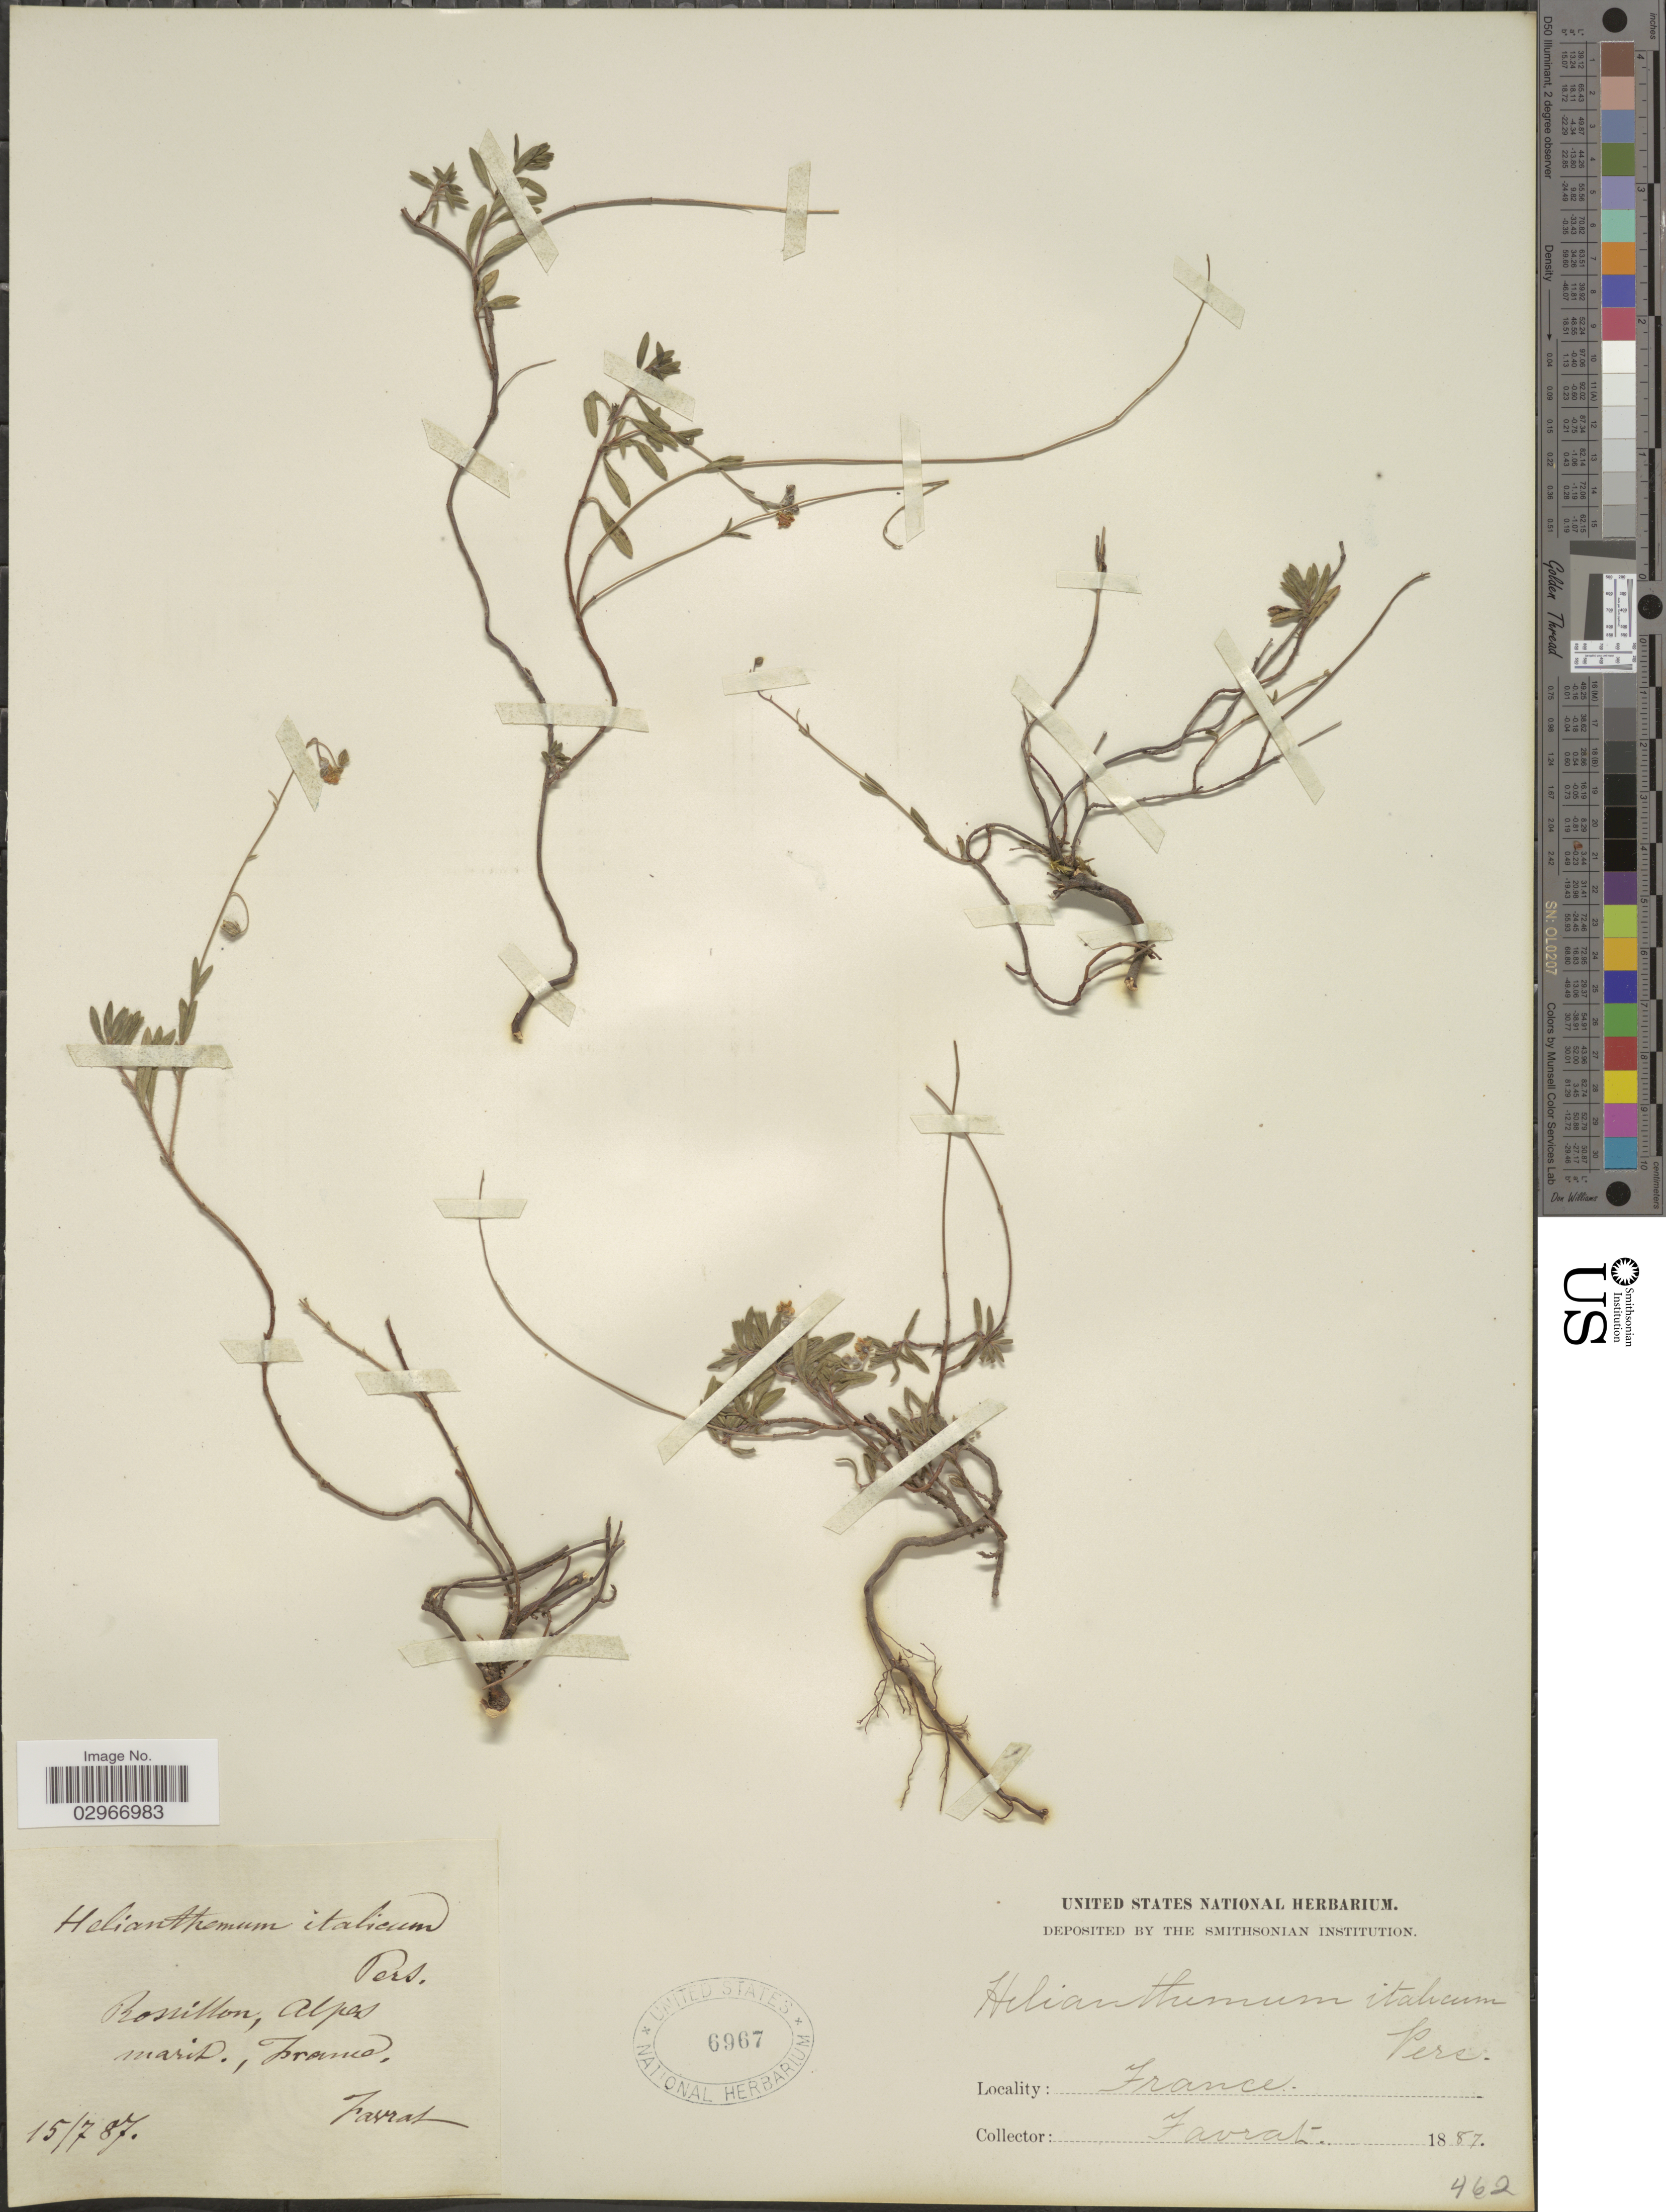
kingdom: Plantae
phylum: Tracheophyta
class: Magnoliopsida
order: Malvales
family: Cistaceae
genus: Helianthemum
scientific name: Helianthemum italicum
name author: Pers.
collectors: L. Favrat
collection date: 1887-07-15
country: France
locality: Bossilon, Alpes marit.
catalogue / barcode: US 6967